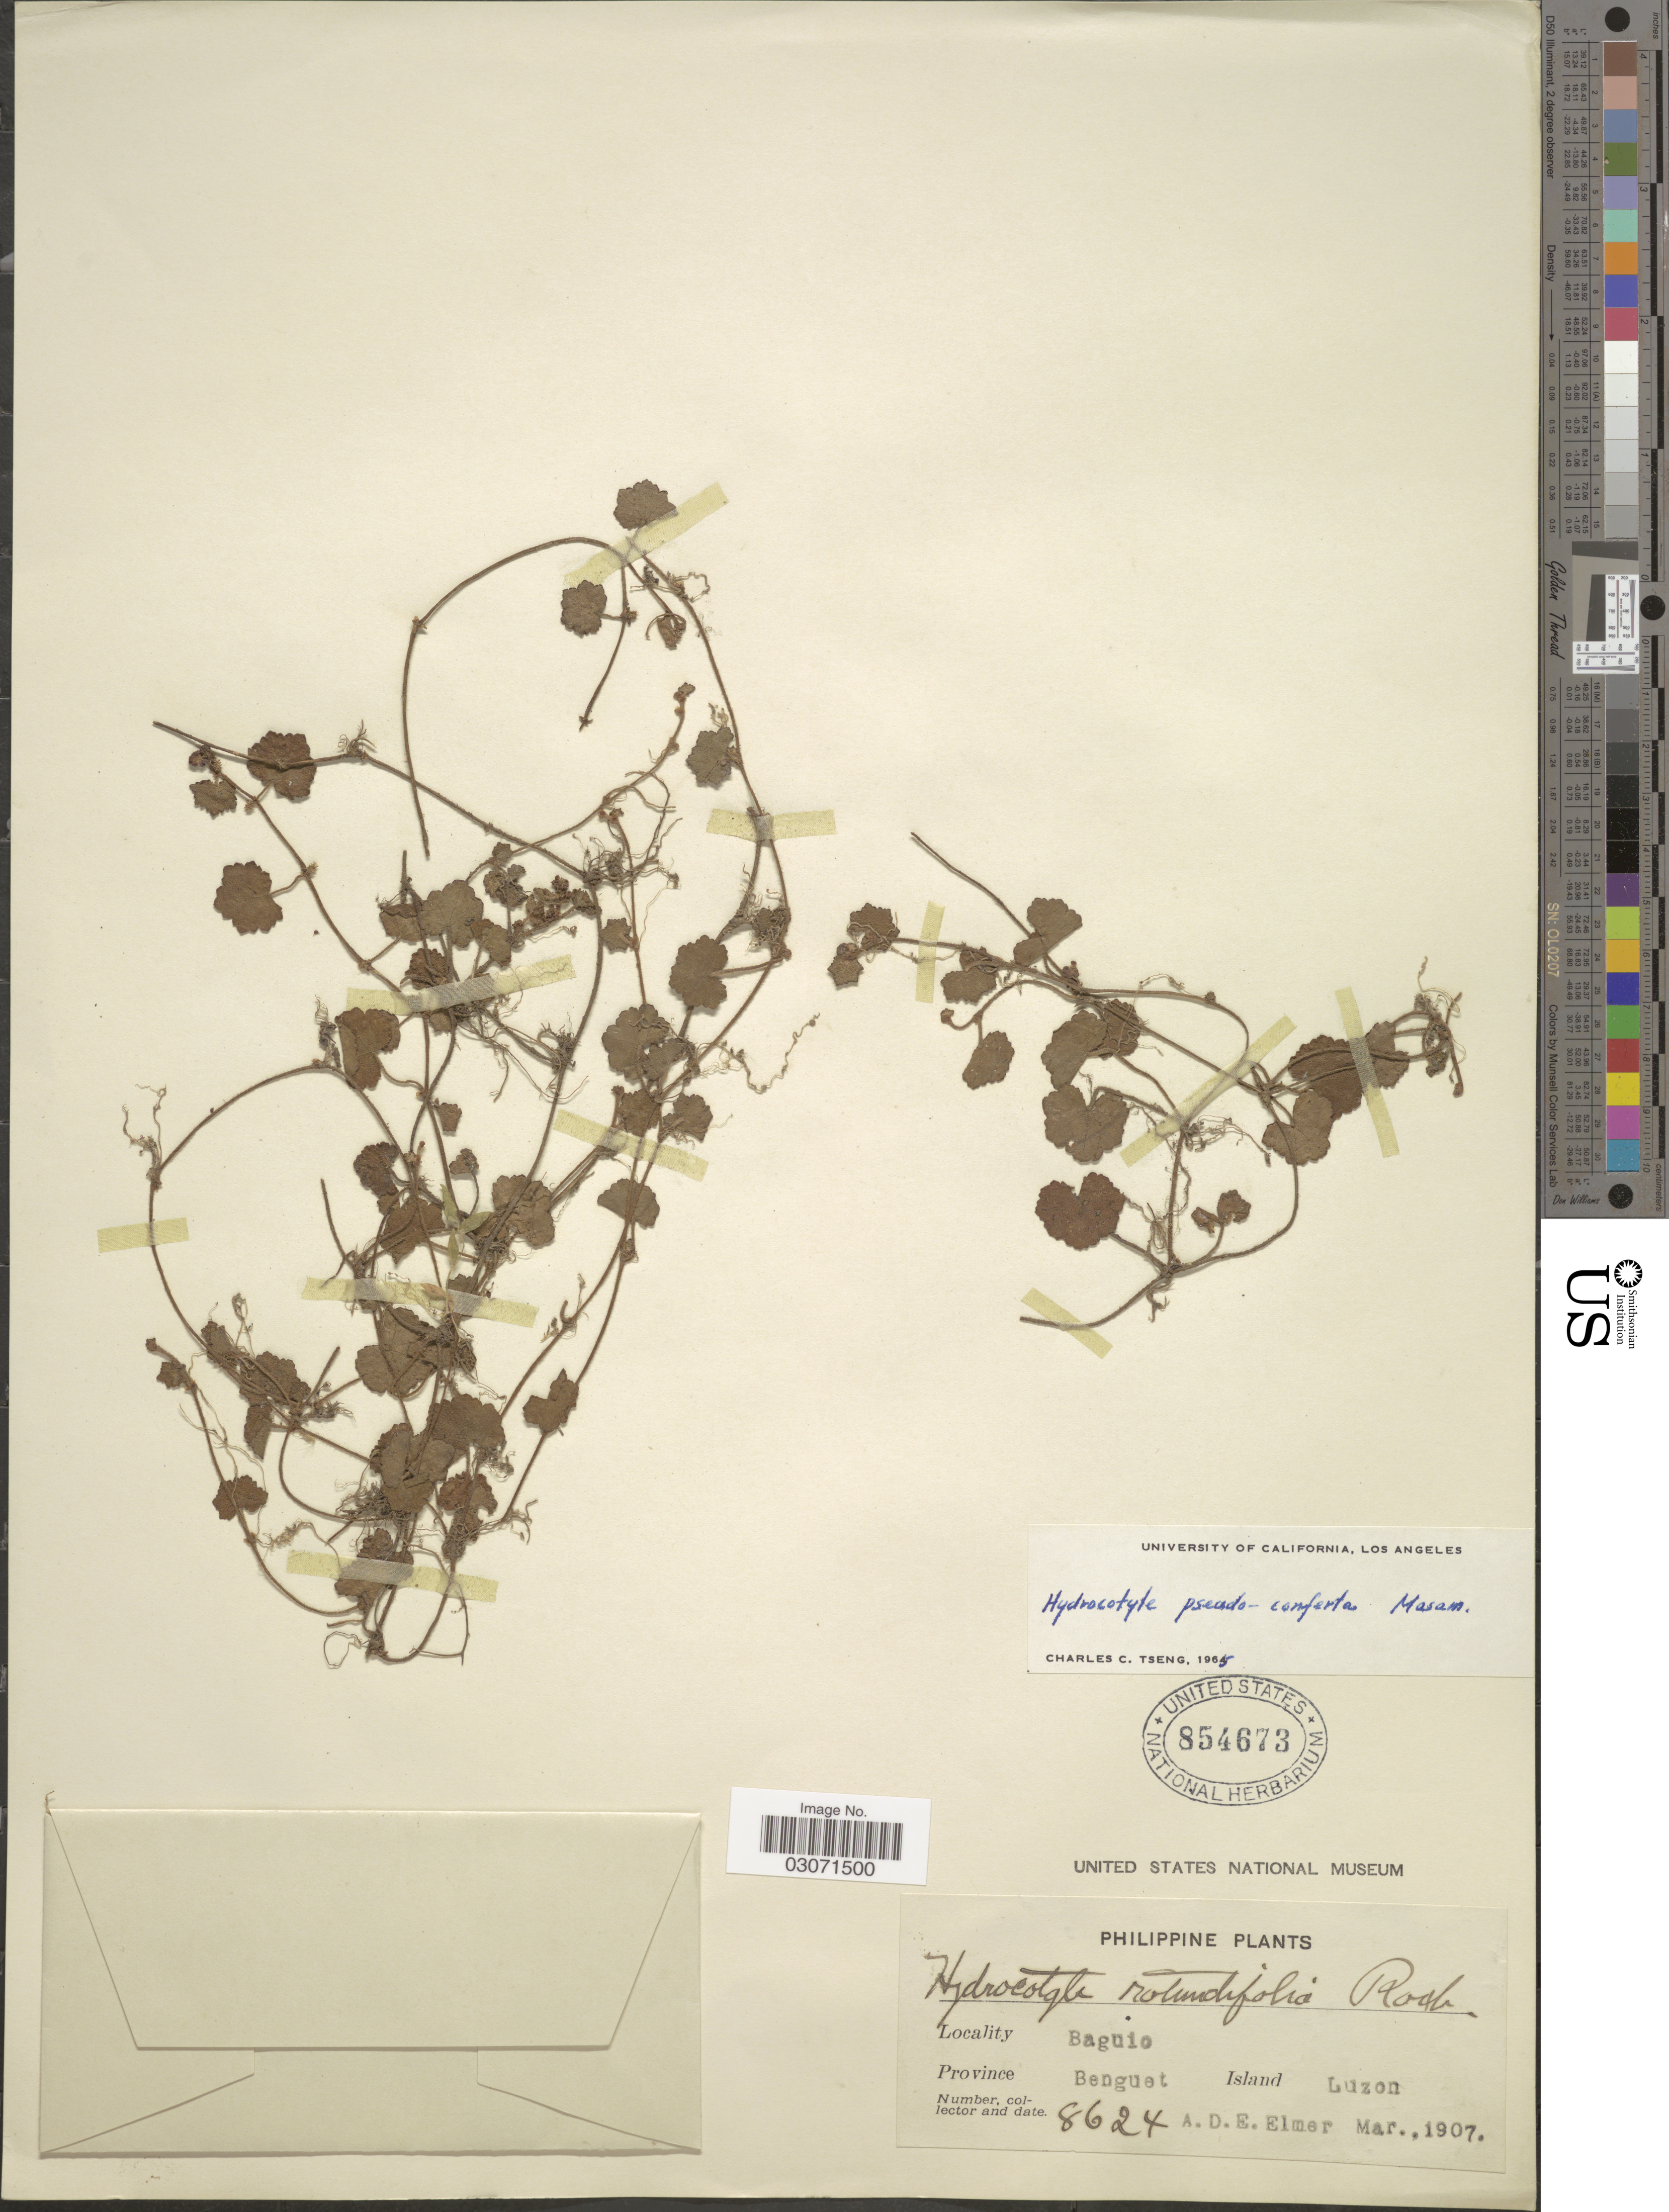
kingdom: Plantae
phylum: Tracheophyta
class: Magnoliopsida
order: Apiales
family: Araliaceae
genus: Hydrocotyle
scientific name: Hydrocotyle pseudoconferta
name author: Masam.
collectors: A. D. E. Elmer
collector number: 8624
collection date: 1907-03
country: Philippines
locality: Baguio. Province Benguet. Island Luzon.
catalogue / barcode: US 854673